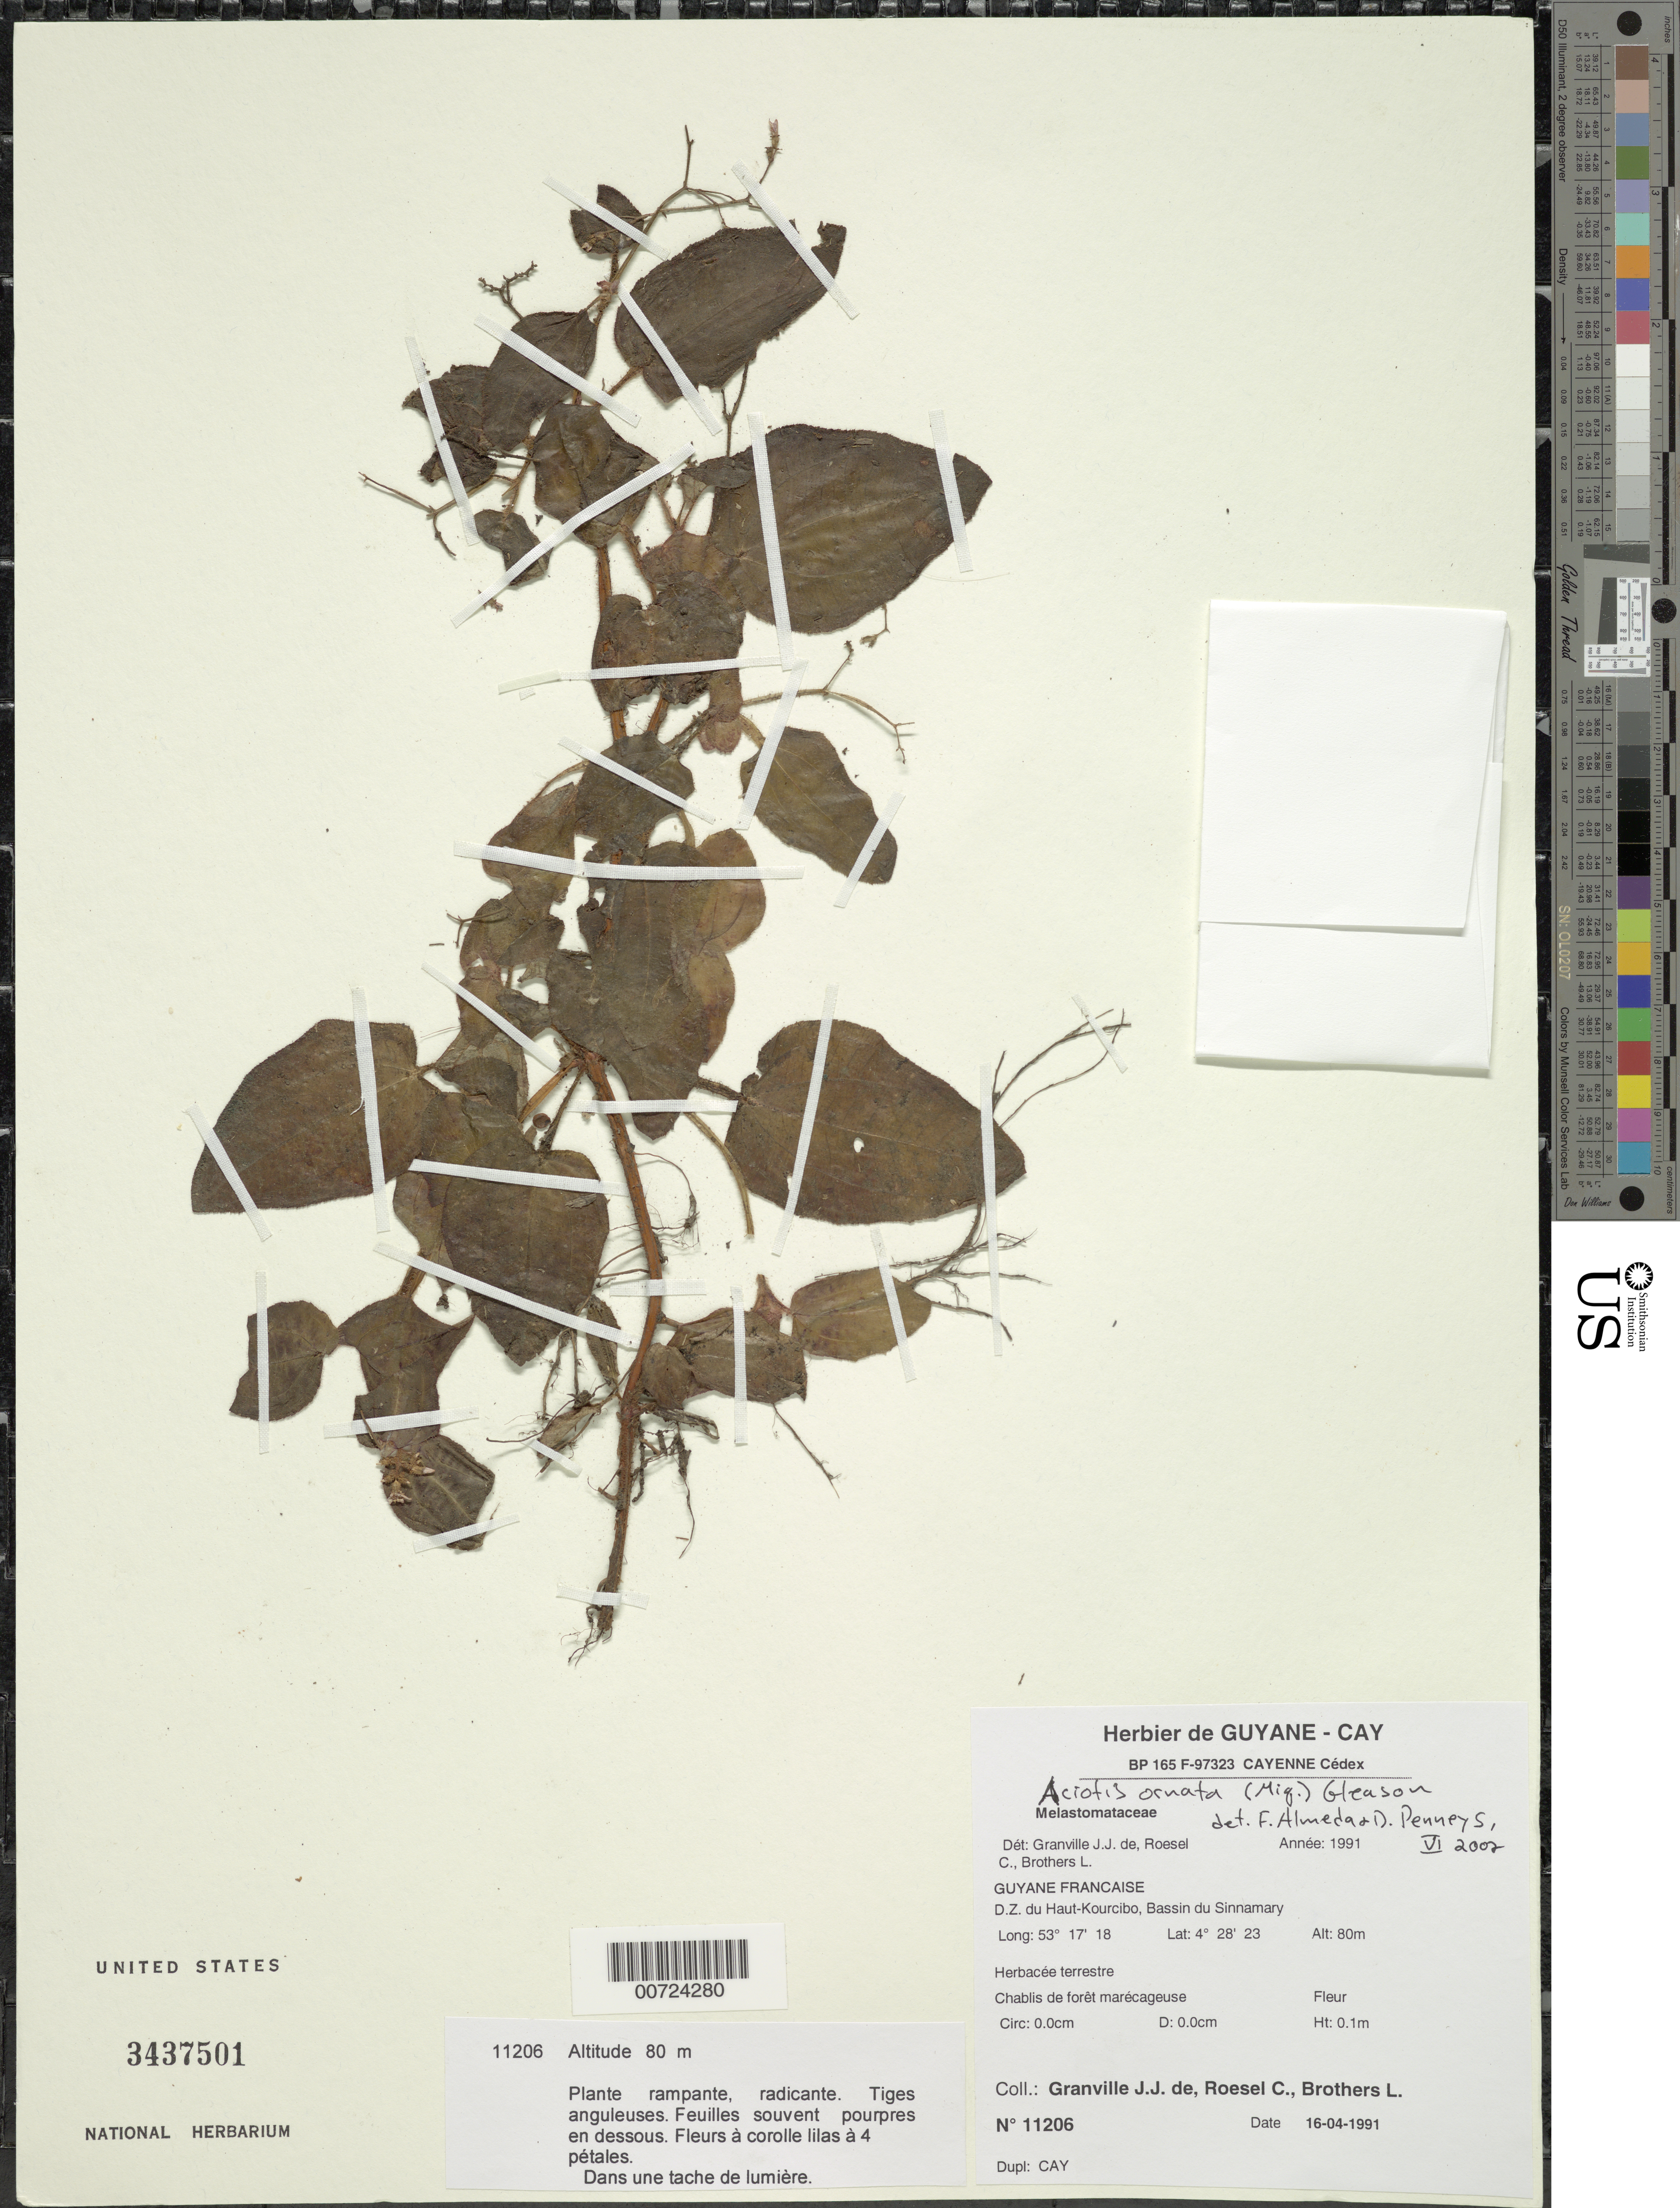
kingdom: Plantae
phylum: Tracheophyta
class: Magnoliopsida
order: Myrtales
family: Melastomataceae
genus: Aciotis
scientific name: Aciotis ornata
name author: (Miq.) Gleason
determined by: Almeda, F.; Penneys, D. S.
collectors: J.-J. de Granville, C. S. Roesel & L. Brothers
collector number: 11206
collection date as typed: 16-Apr-91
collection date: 1991-04-16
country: French Guiana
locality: D.Z. du Haut-Kourcibo, Bassin du Sinnamary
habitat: Edge of marshy forest; in patch of light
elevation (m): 80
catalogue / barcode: US 3437501